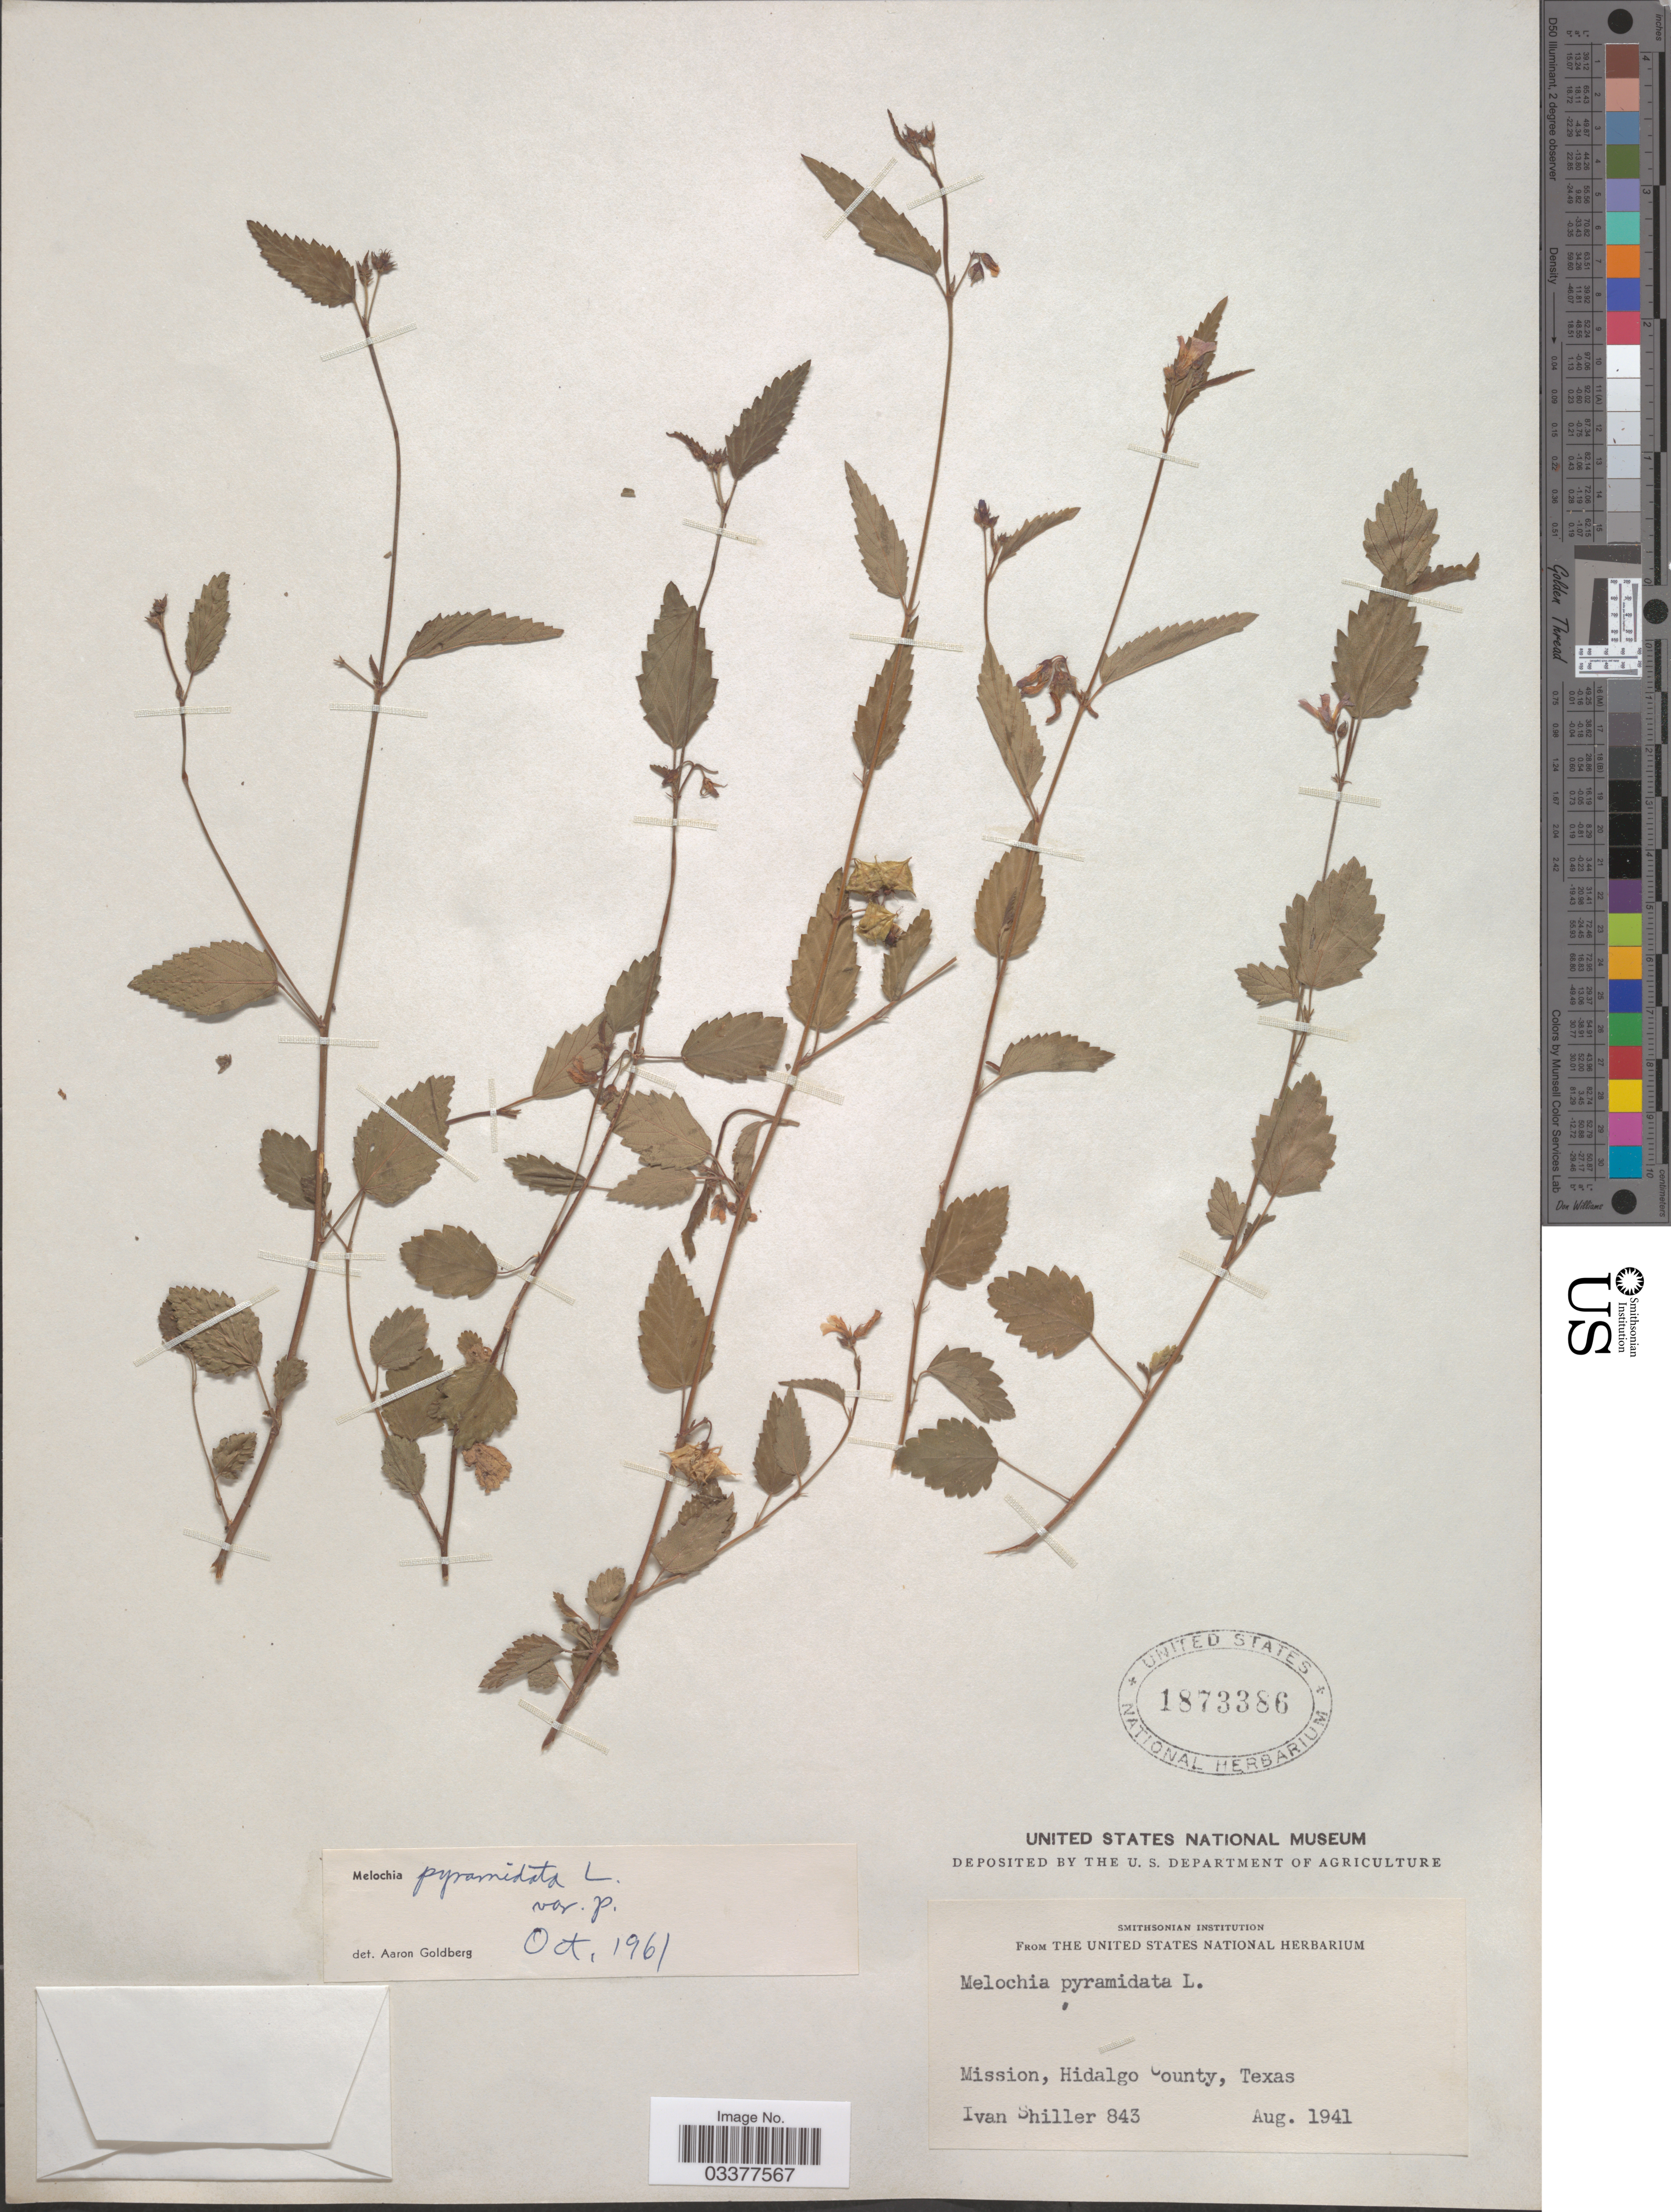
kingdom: Plantae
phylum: Tracheophyta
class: Magnoliopsida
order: Malvales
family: Malvaceae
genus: Melochia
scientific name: Melochia pyramidata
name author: L.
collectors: I. Shiller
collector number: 843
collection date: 1941-08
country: United States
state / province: Texas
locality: Mission, Hidalgo County.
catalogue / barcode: US 1873386